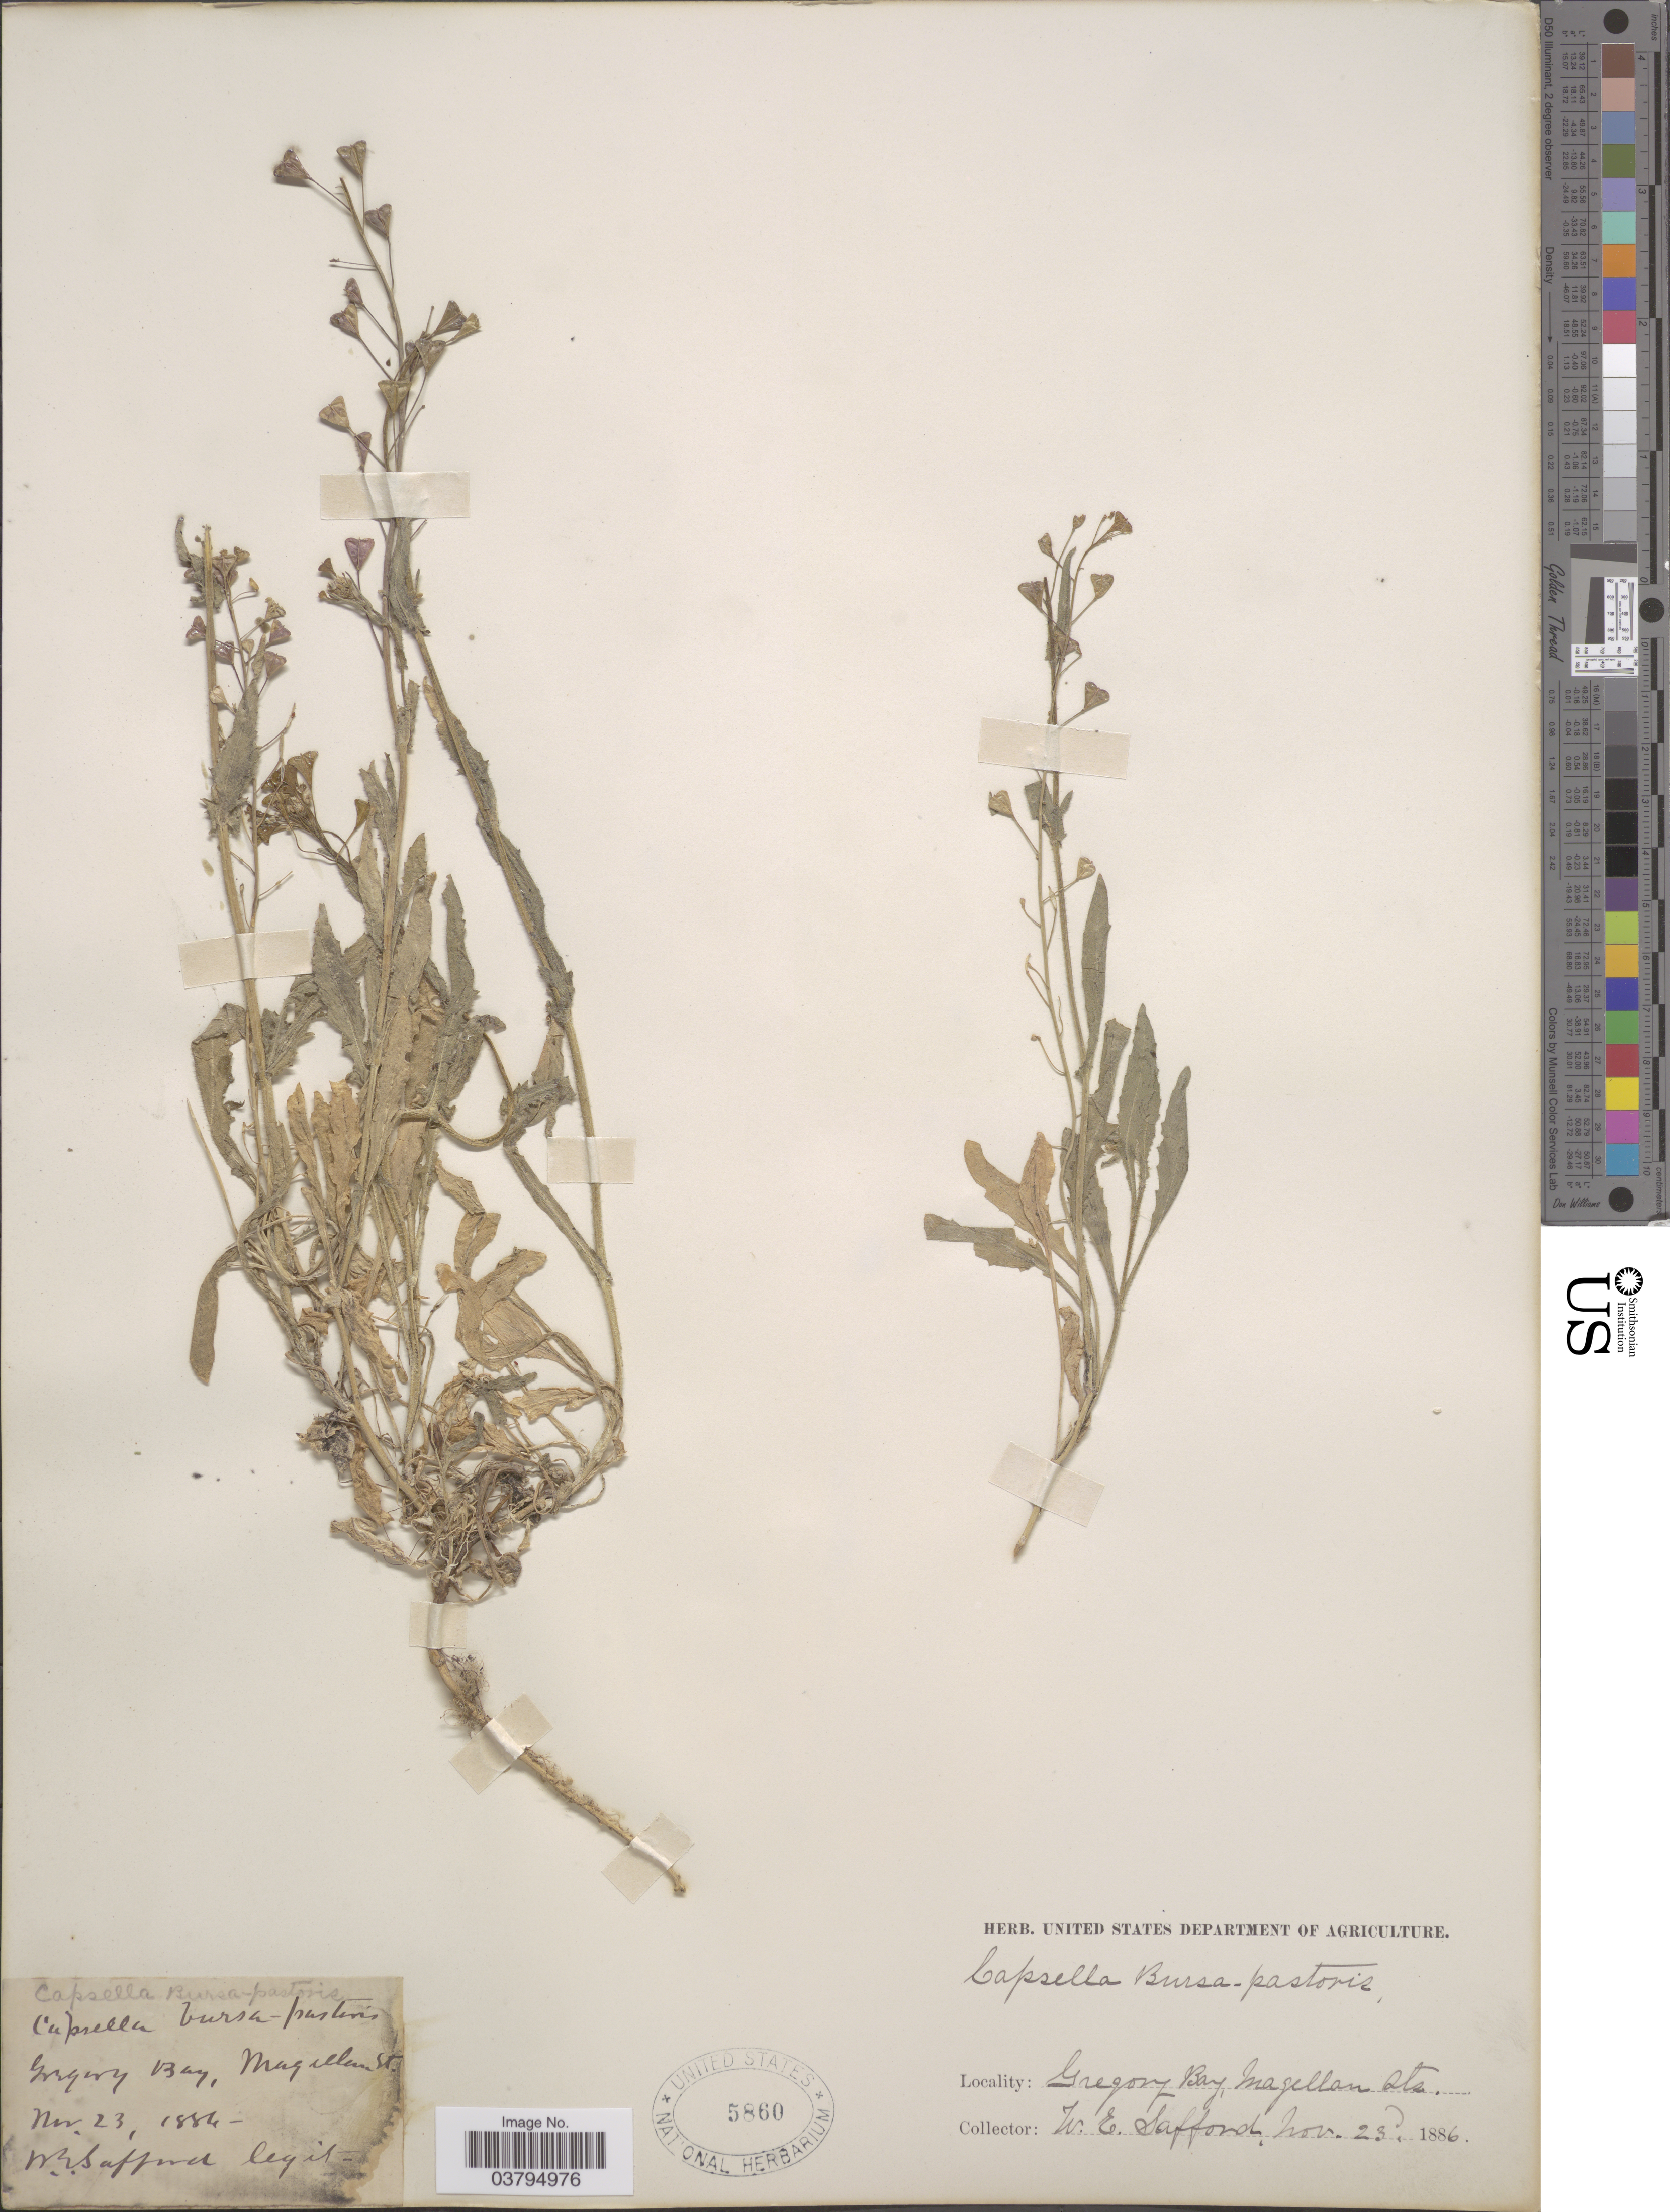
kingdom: Plantae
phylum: Tracheophyta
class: Magnoliopsida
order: Brassicales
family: Brassicaceae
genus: Capsella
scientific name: Capsella bursa-pastoris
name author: (L.) Medik.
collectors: W. E. Safford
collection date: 1886-11-23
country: Chile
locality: Gregory Bay, Magellan Sts.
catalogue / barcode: US 5860